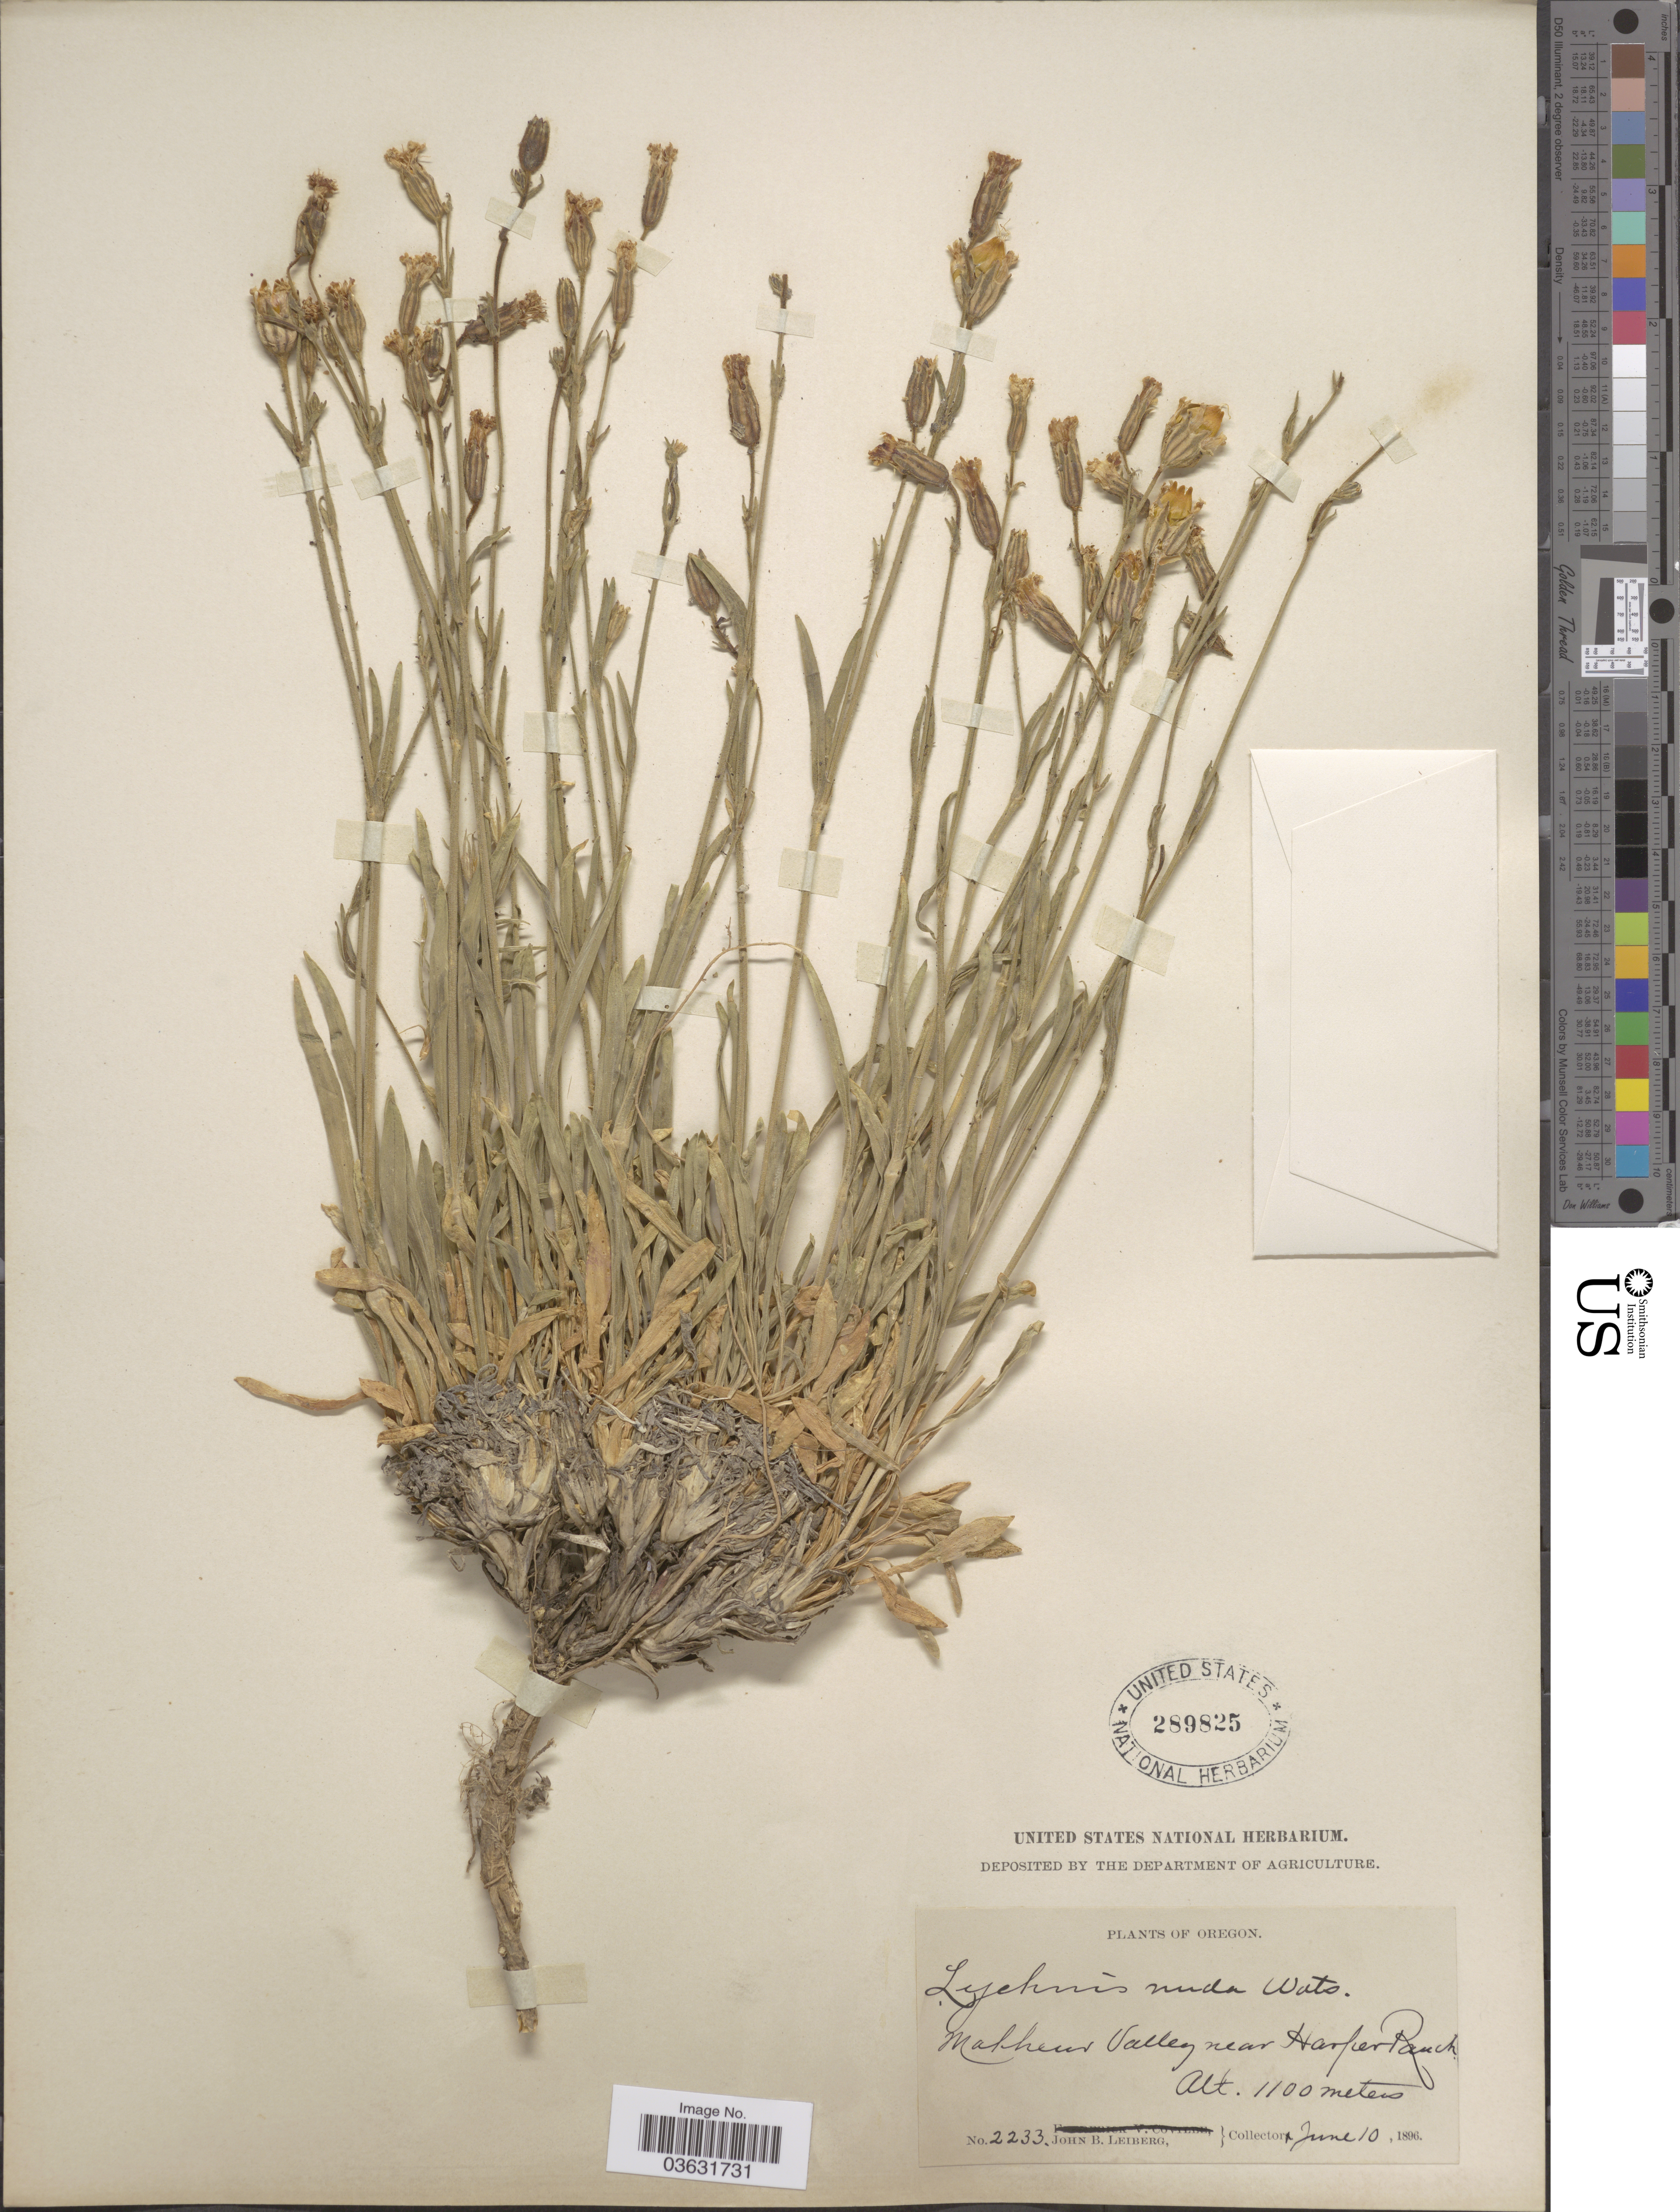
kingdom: Plantae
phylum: Tracheophyta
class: Magnoliopsida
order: Caryophyllales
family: Caryophyllaceae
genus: Silene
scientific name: Silene nuda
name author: (S. Watson) C.L. Hitchc. & Maguire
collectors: J. B. Leiberg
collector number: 2233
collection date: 1896-06-10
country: United States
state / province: Oregon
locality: Malheur Valley near Harper Ranch.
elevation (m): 1100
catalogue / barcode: US 289825